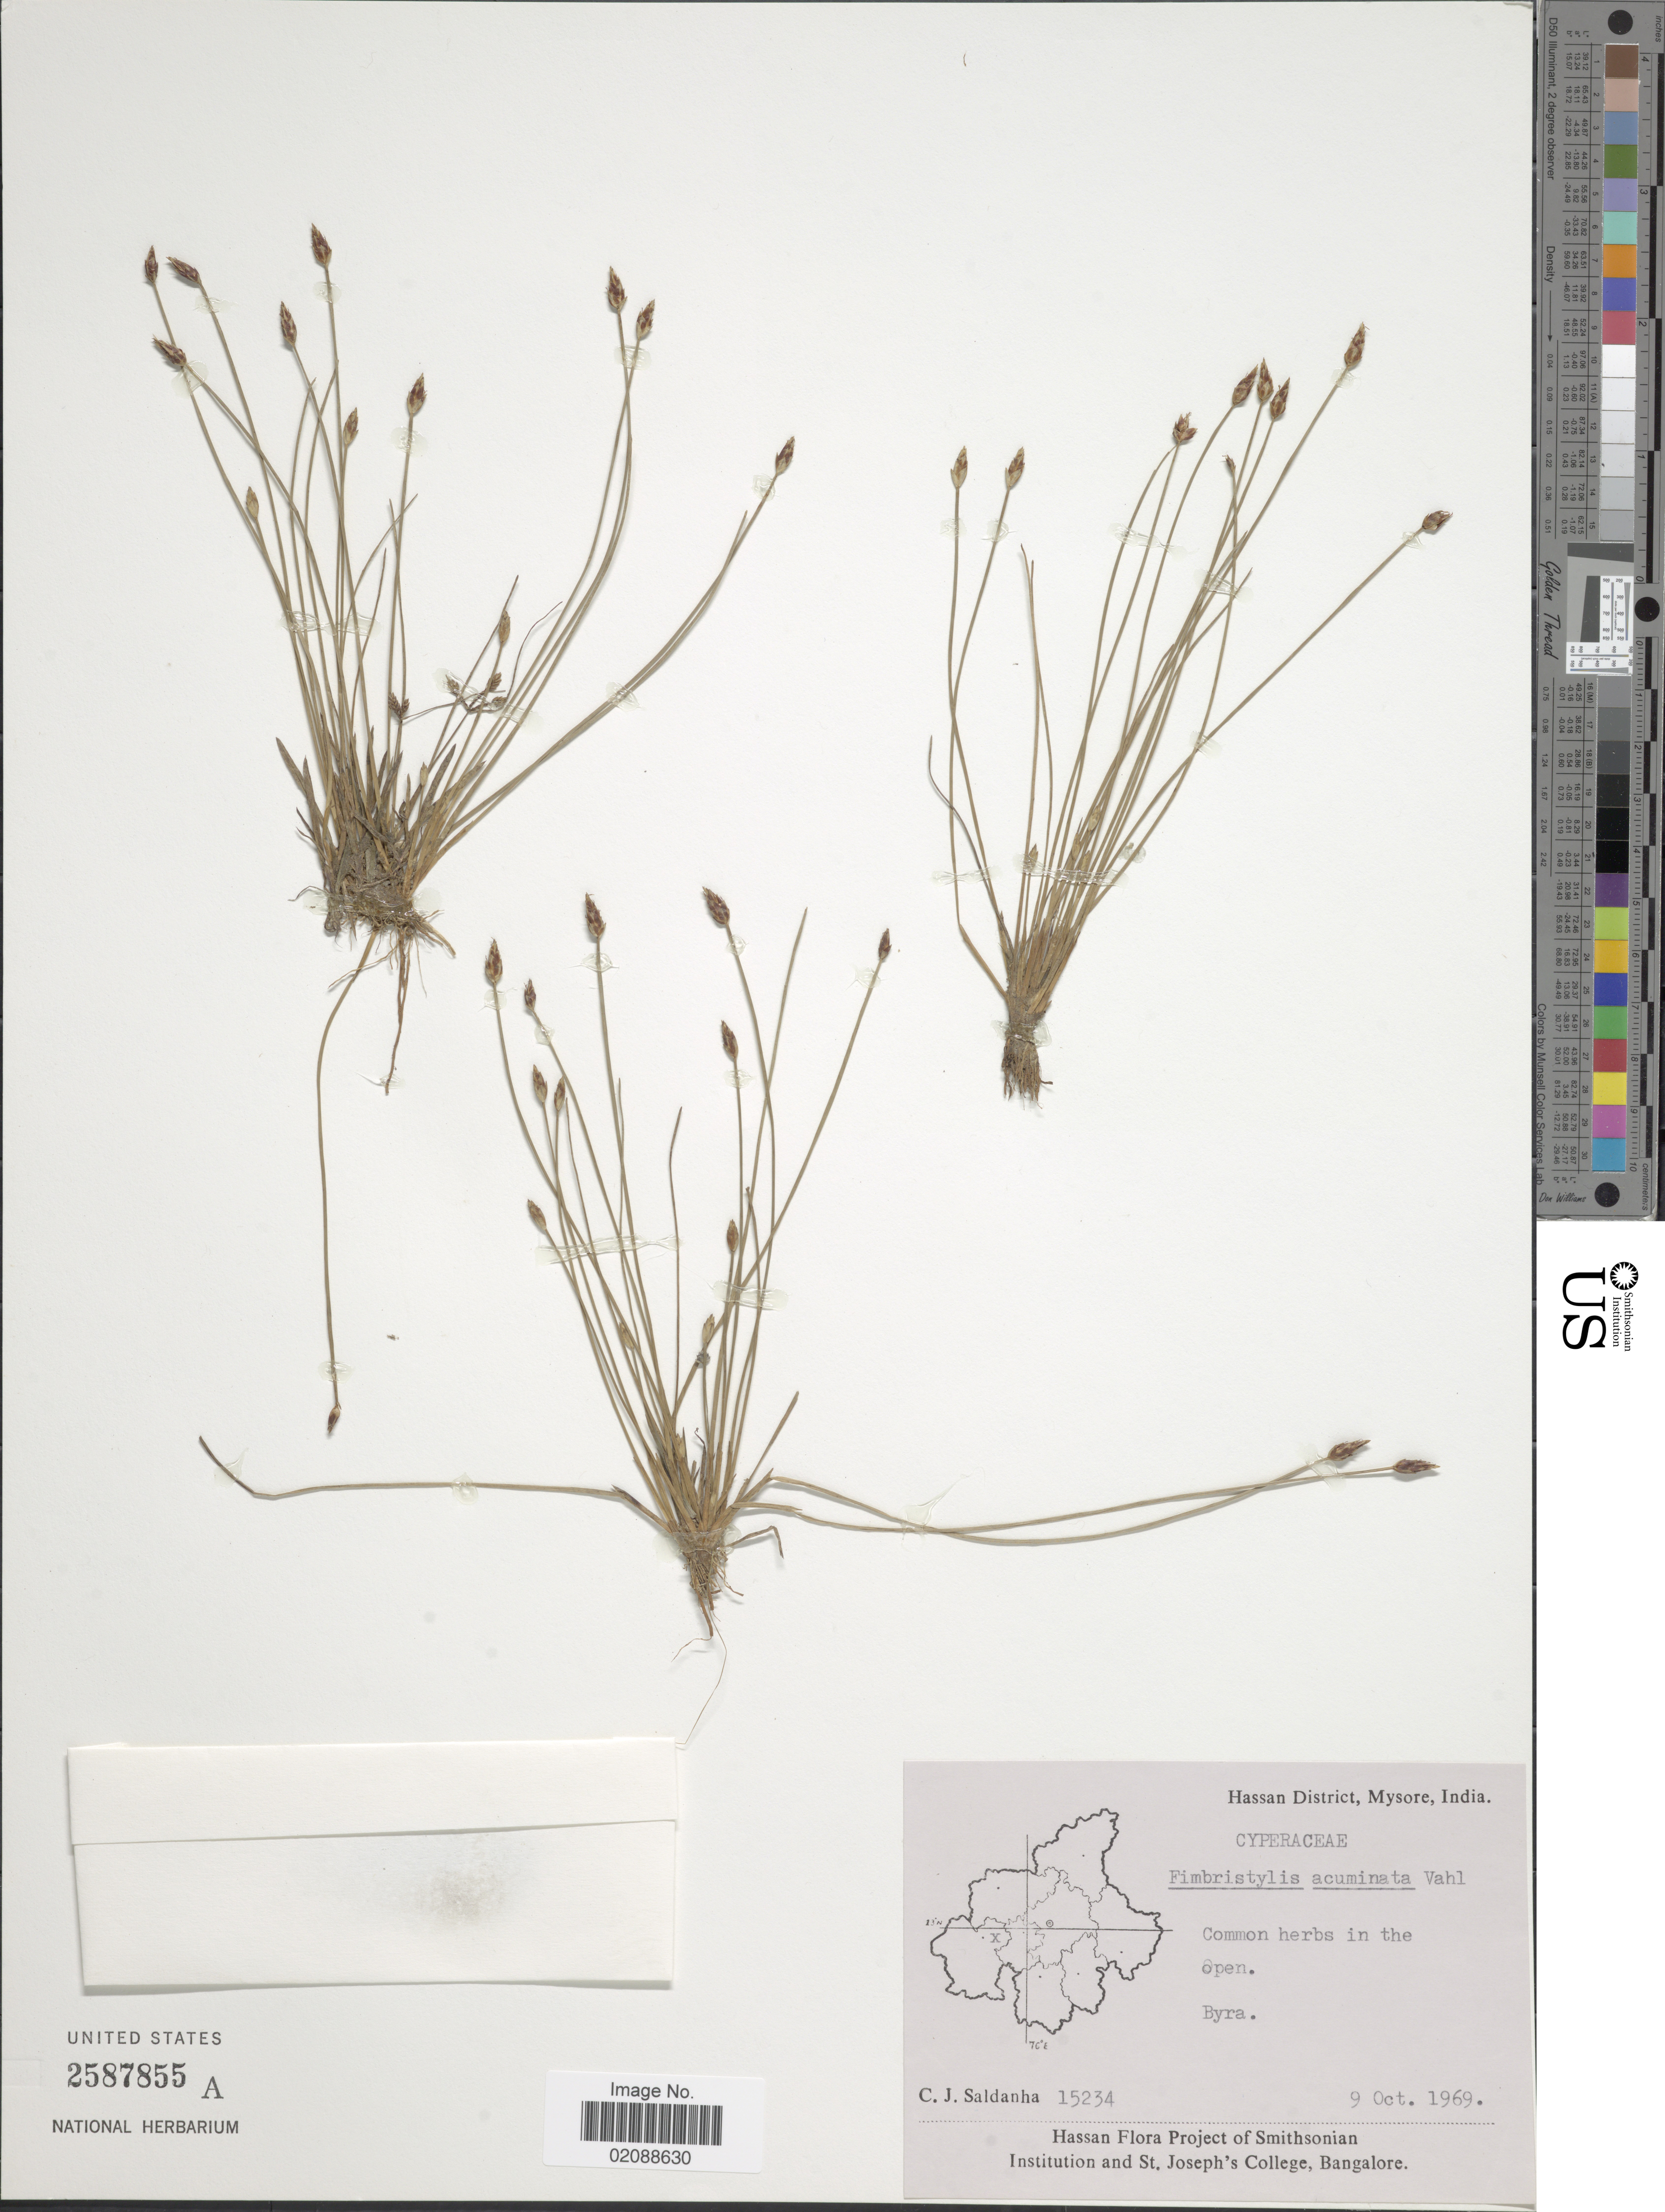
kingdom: Plantae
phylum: Tracheophyta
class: Liliopsida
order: Poales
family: Cyperaceae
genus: Fimbristylis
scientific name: Fimbristylis acuminata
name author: Vahl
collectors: C. J. Saldanha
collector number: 15234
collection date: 1969-10-09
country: India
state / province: Karnataka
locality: Hassan District, Mysore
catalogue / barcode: US 2587855A